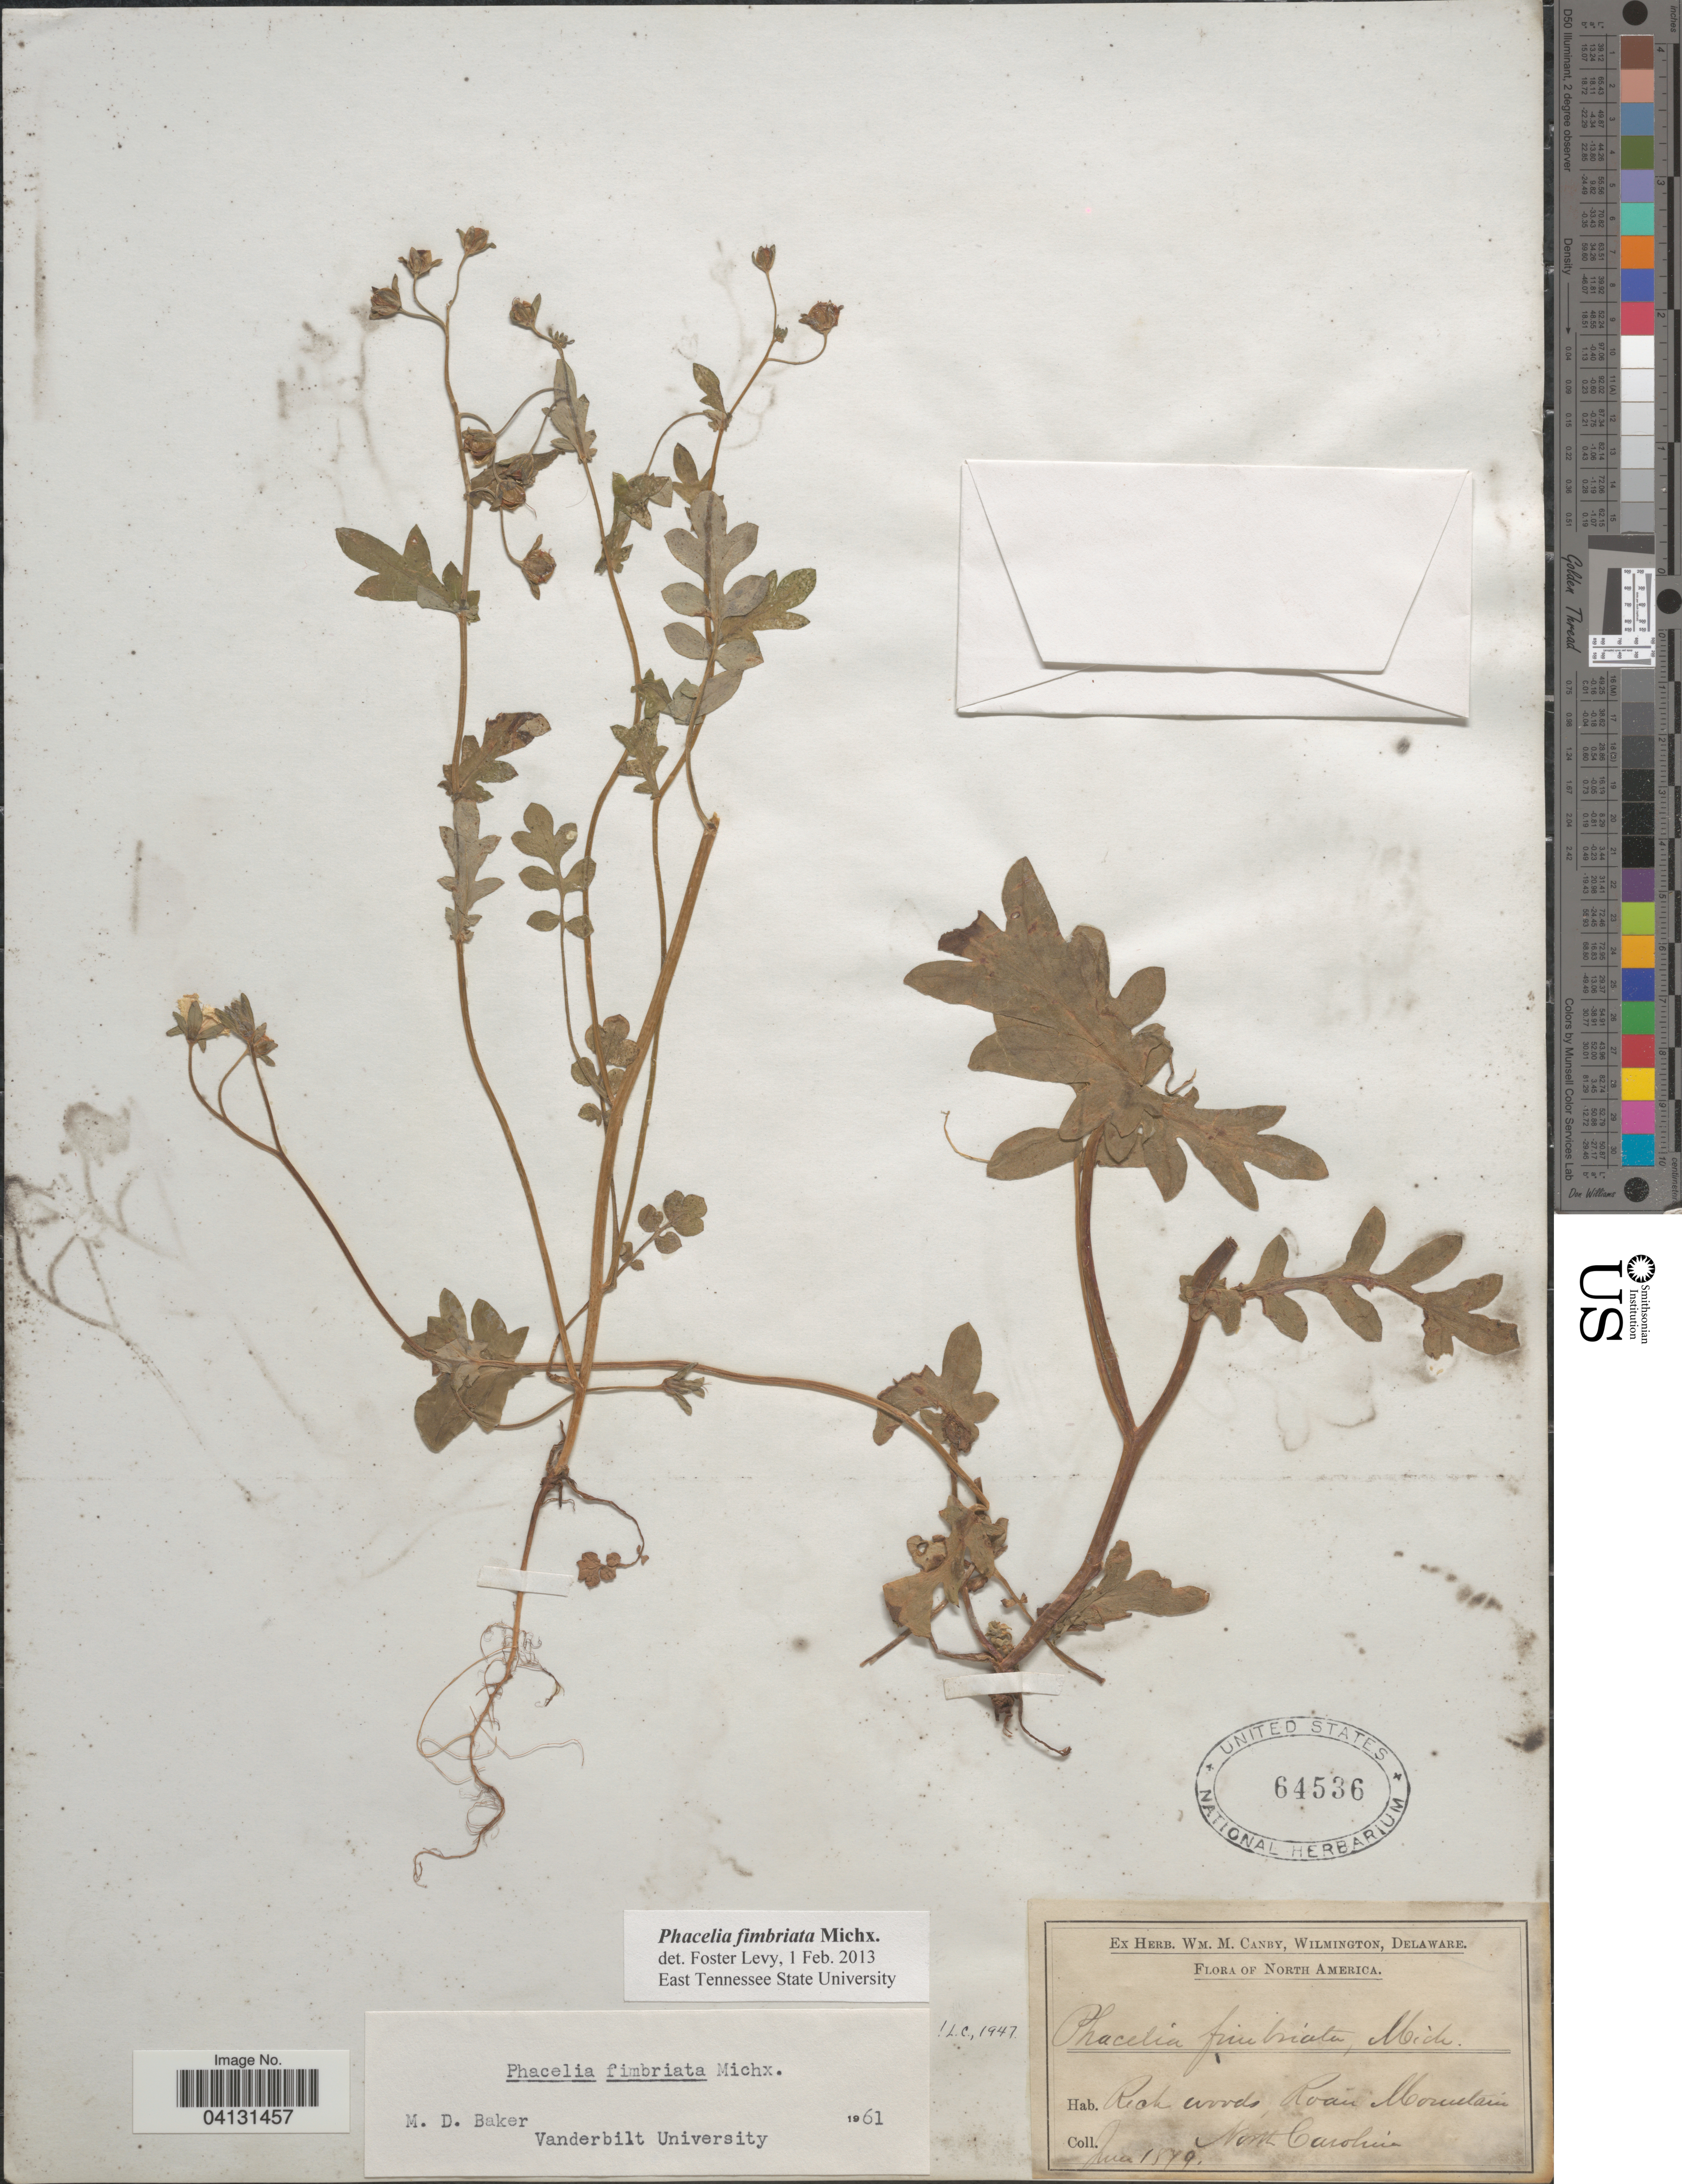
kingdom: Plantae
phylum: Tracheophyta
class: Magnoliopsida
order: Boraginales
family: Hydrophyllaceae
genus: Phacelia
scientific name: Phacelia fimbriata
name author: Michx.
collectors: ex herb. W.M. Canby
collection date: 1979-06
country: United States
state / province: North Carolina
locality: Rich woods, Roan Mountain.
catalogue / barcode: US 64536